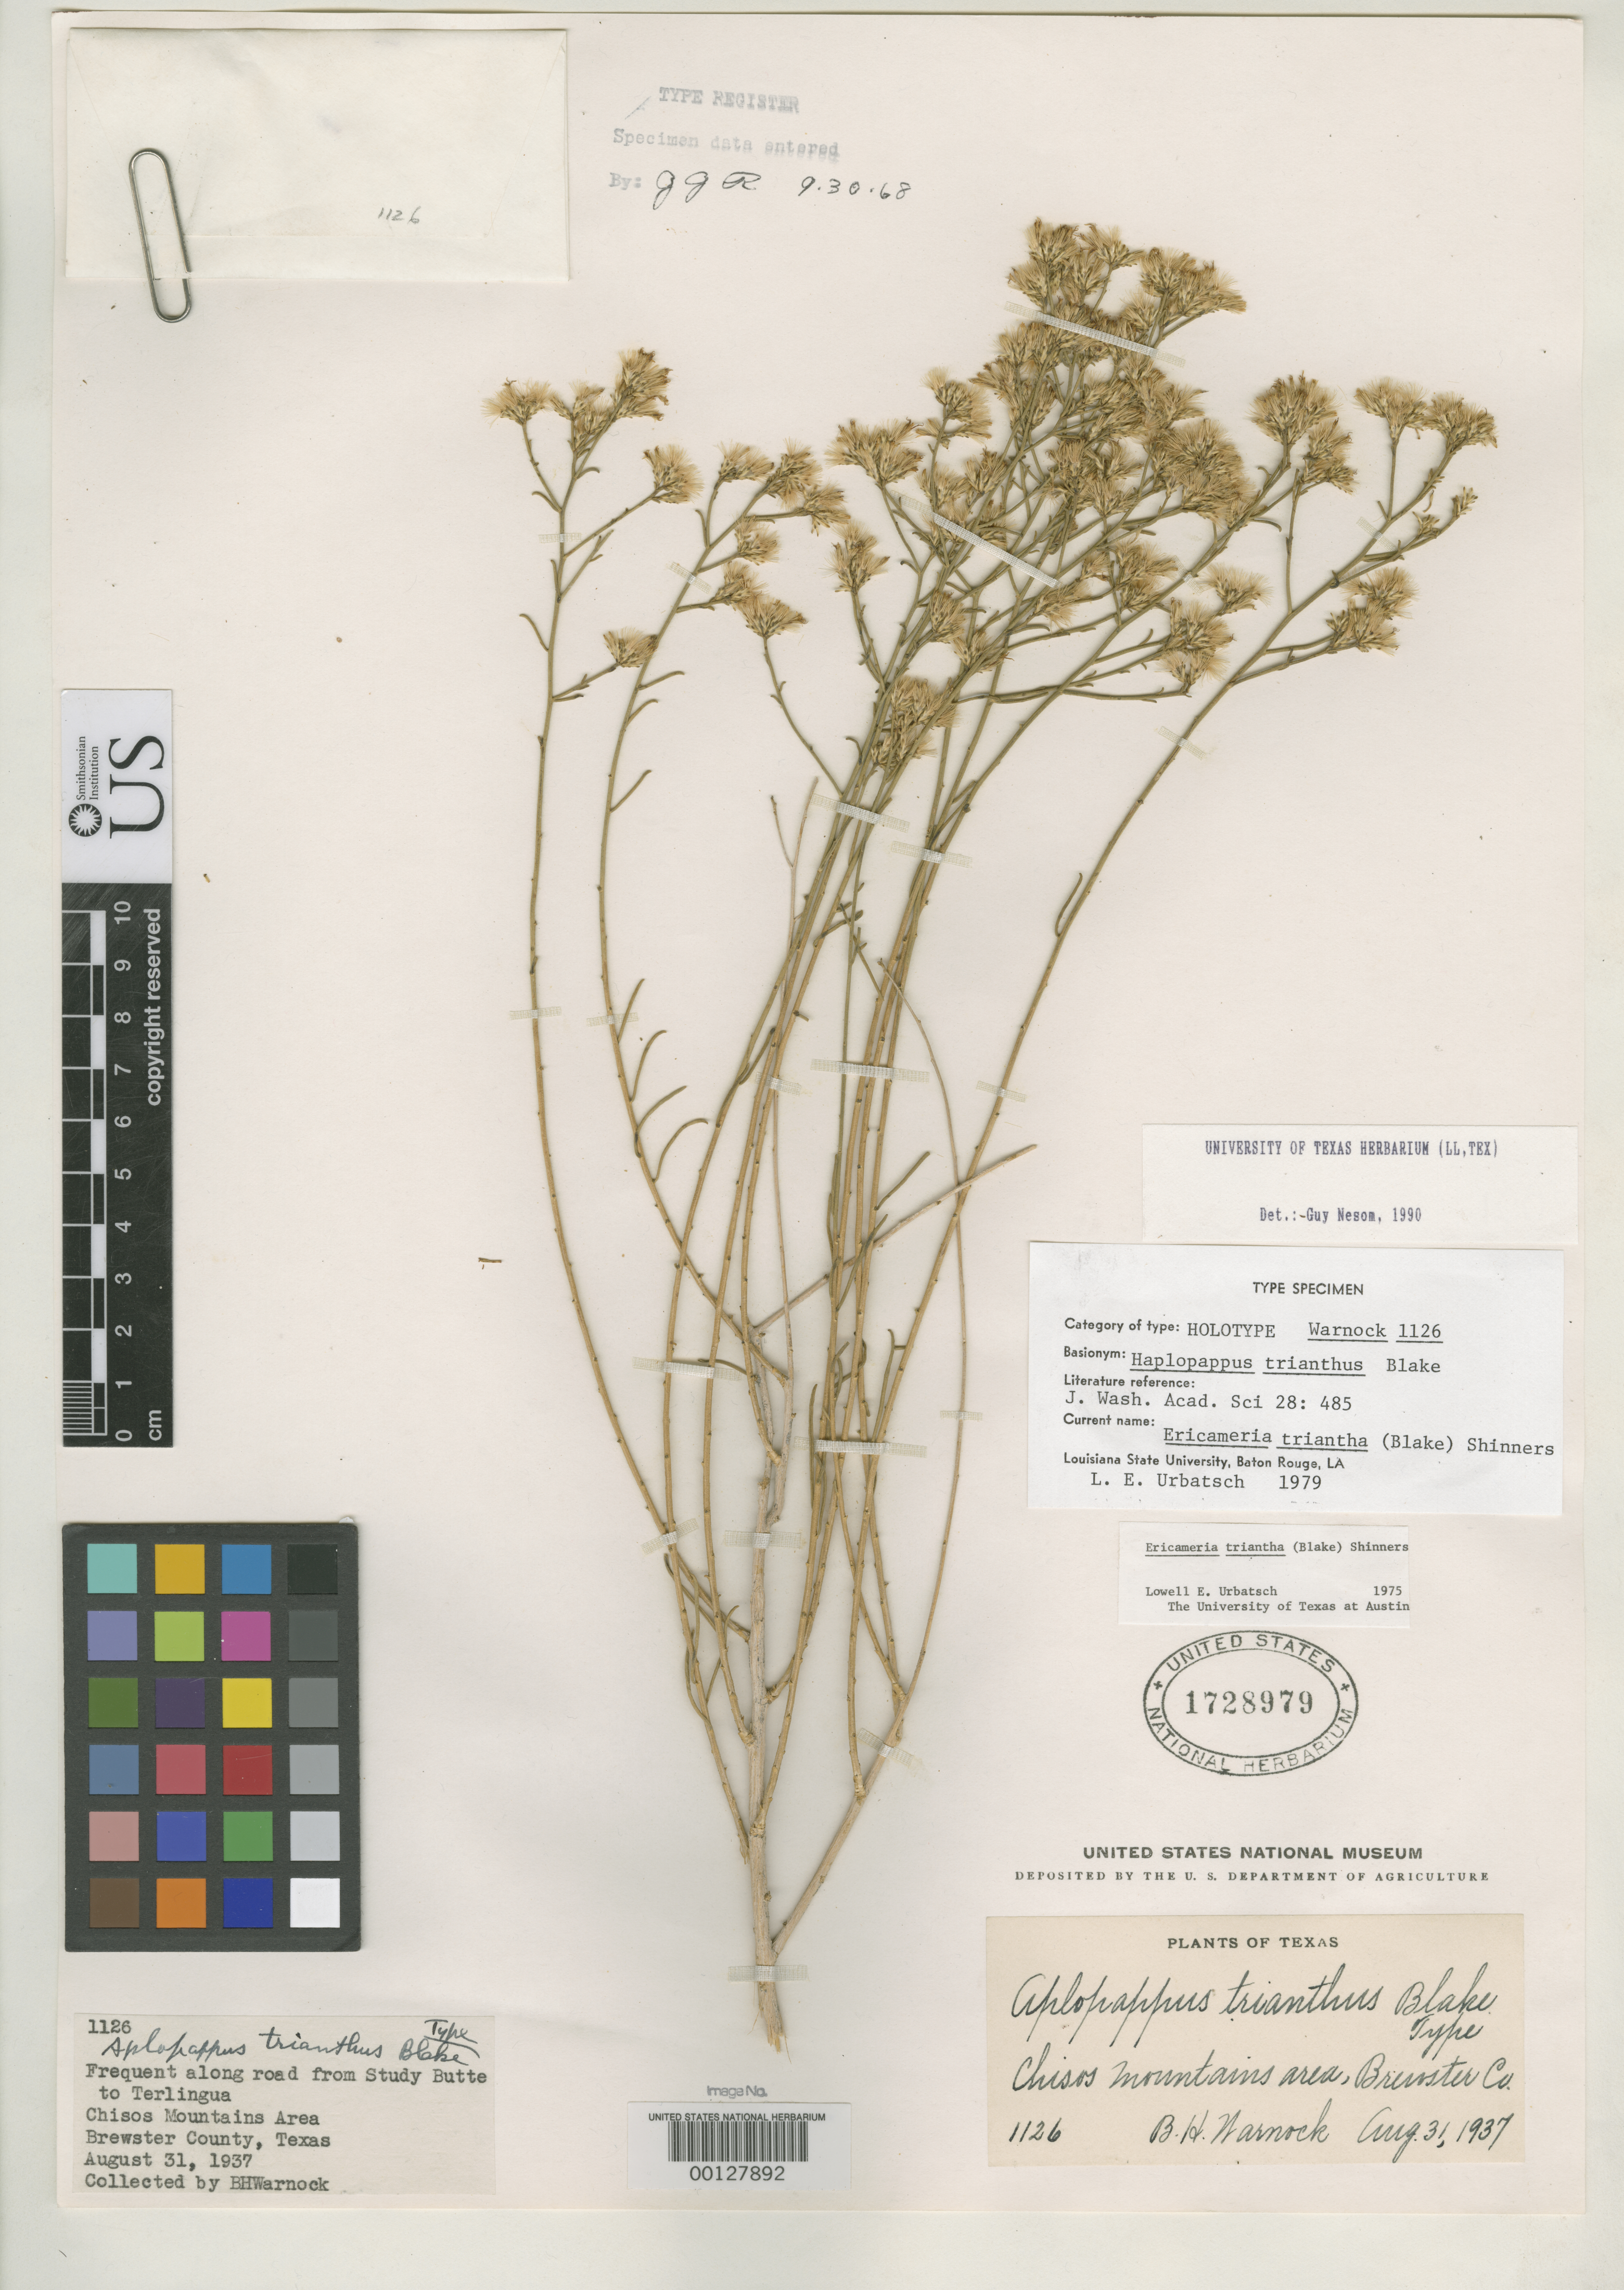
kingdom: Plantae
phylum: Tracheophyta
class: Magnoliopsida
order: Asterales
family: Asteraceae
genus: Haplopappus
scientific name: Haplopappus trianthus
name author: S.F. Blake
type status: Holotype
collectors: B. H. Warnock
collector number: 1126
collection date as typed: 31 Aug 1937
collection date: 1937-08-31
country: United States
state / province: Texas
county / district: Brewster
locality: Chisos Mts.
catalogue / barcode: US 1728979